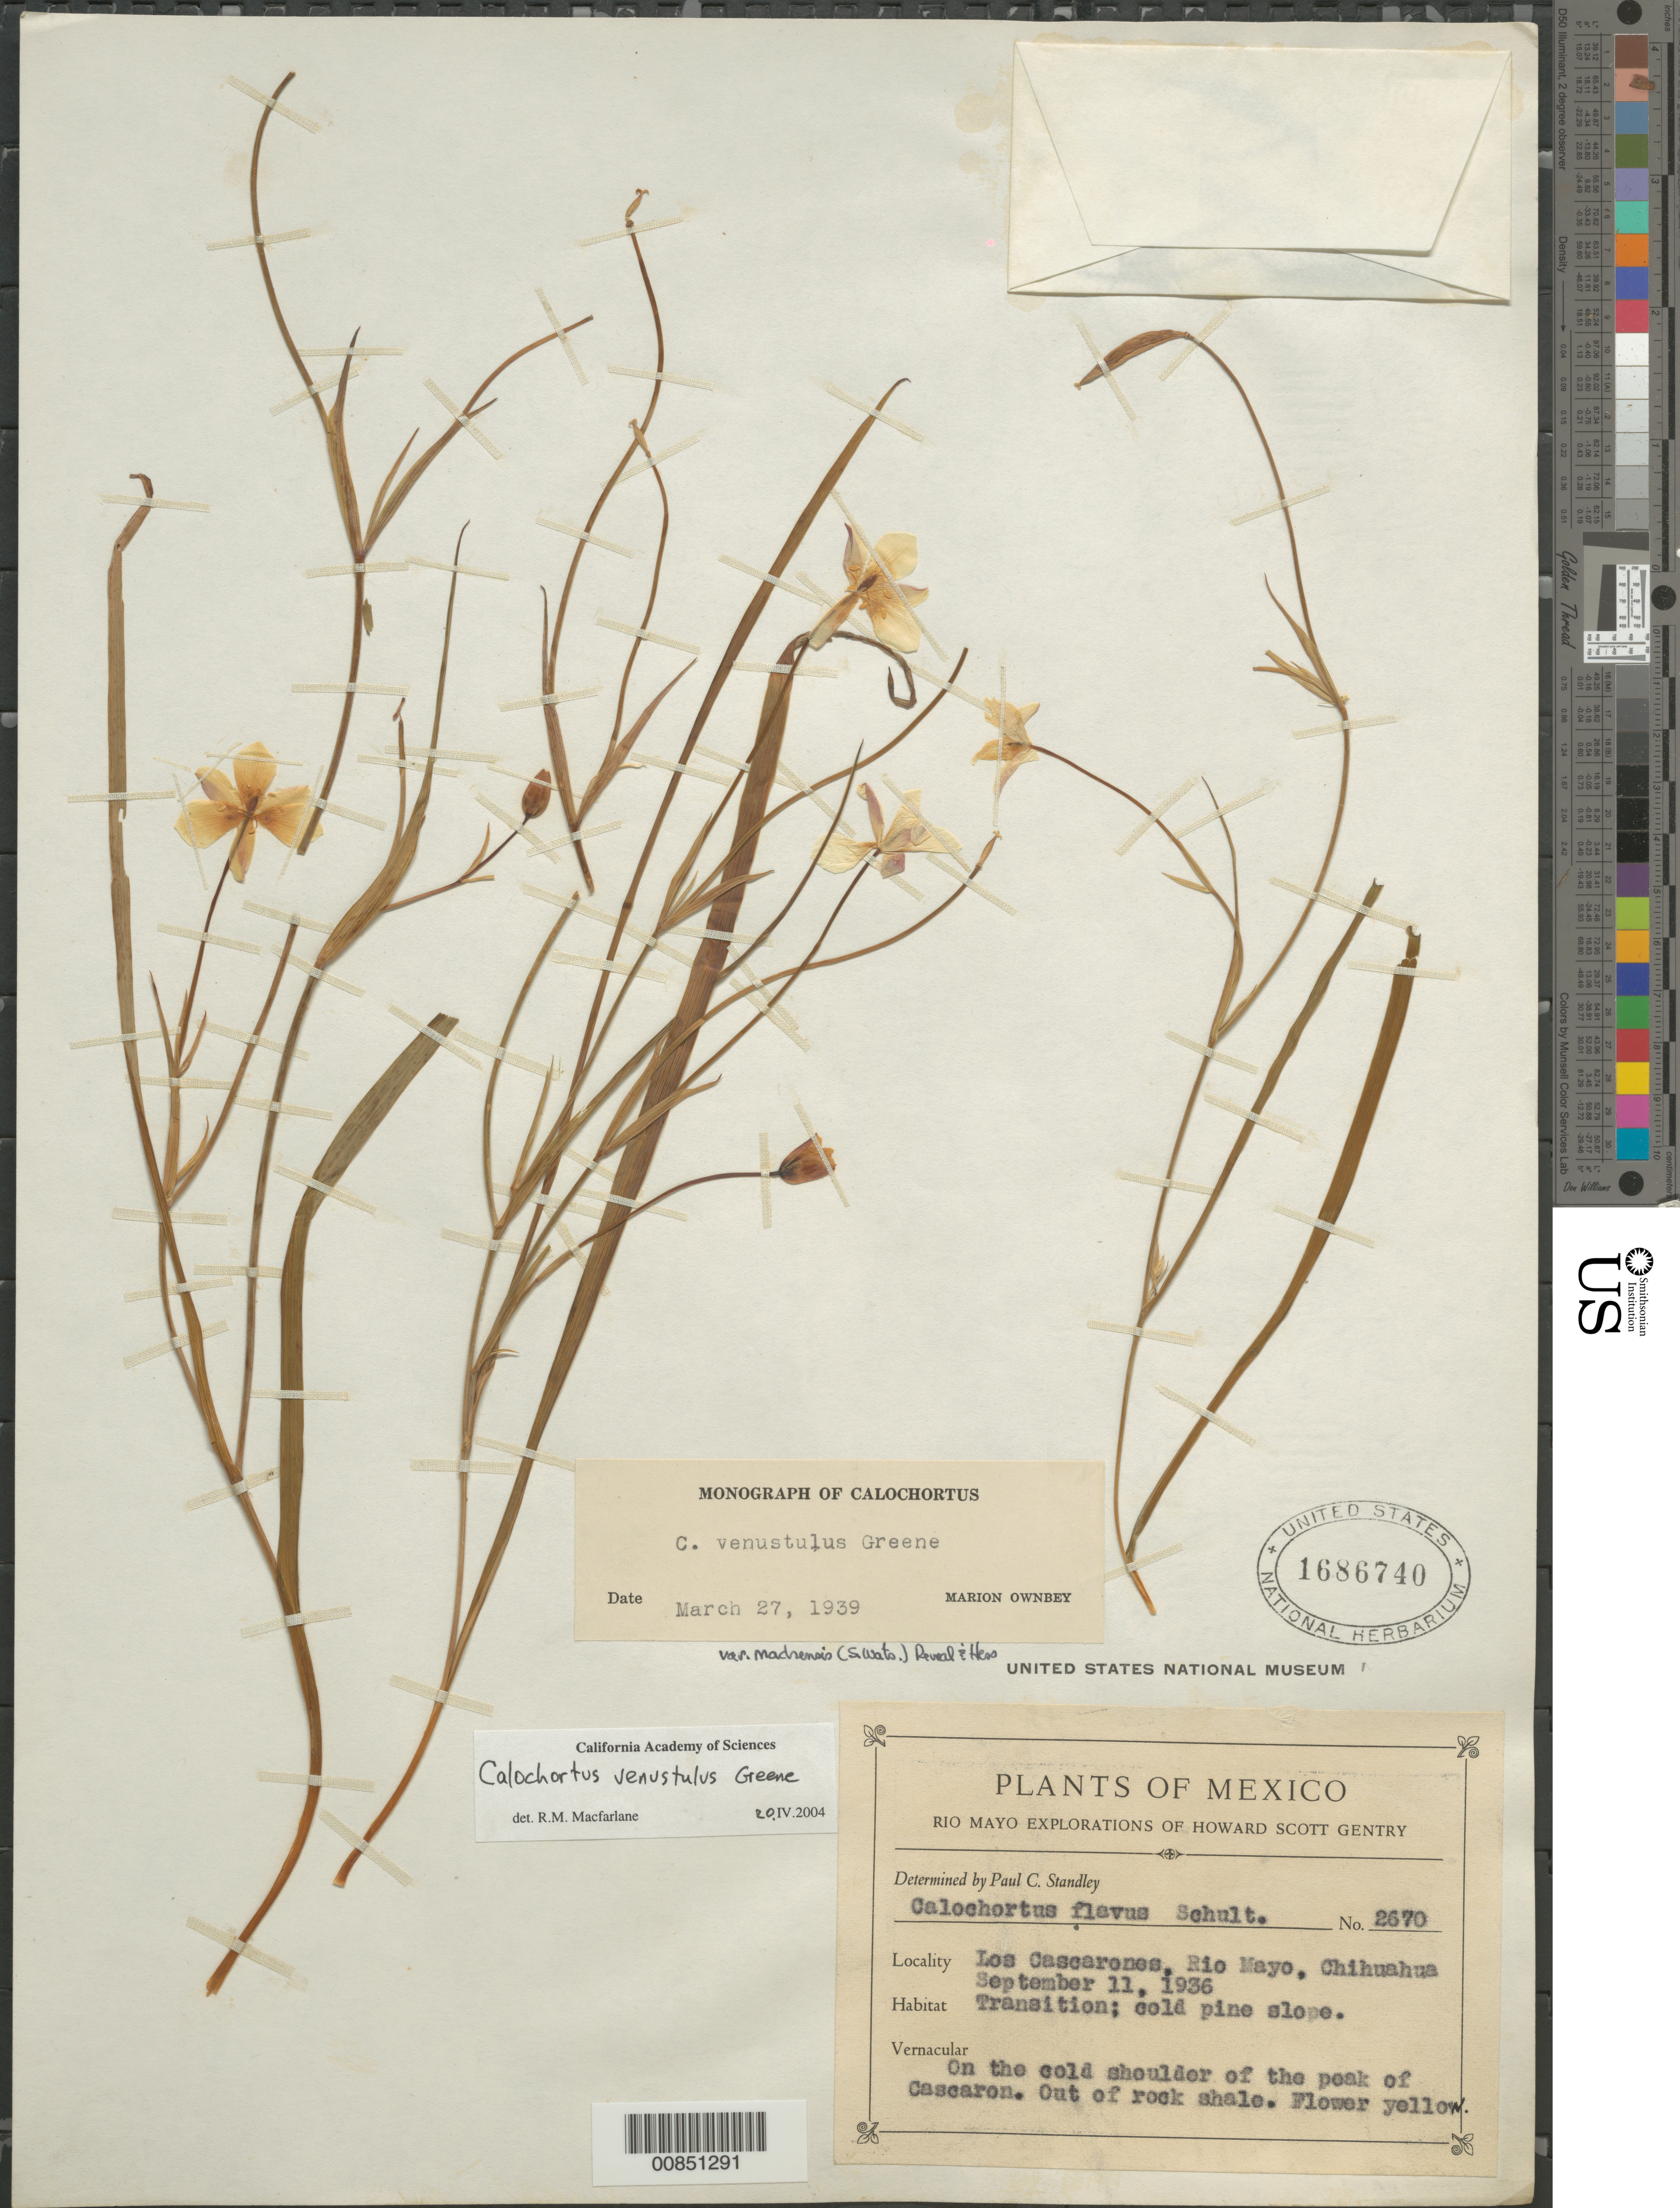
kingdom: Plantae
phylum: Tracheophyta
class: Liliopsida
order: Liliales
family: Liliaceae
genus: Calochortus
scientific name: Calochortus venustulus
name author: Greene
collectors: H. S. Gentry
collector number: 2670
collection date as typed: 11 Sep 1936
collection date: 1936-09-11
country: Mexico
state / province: Chihuahua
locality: On the cold shoulder of the peak of Cascaron. Los Cascarones, Río Mayo, Chihuahua.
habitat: Transition; cold pine slope. On the cold shoulder of the peak. Out of rock shale.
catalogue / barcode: US 1686740